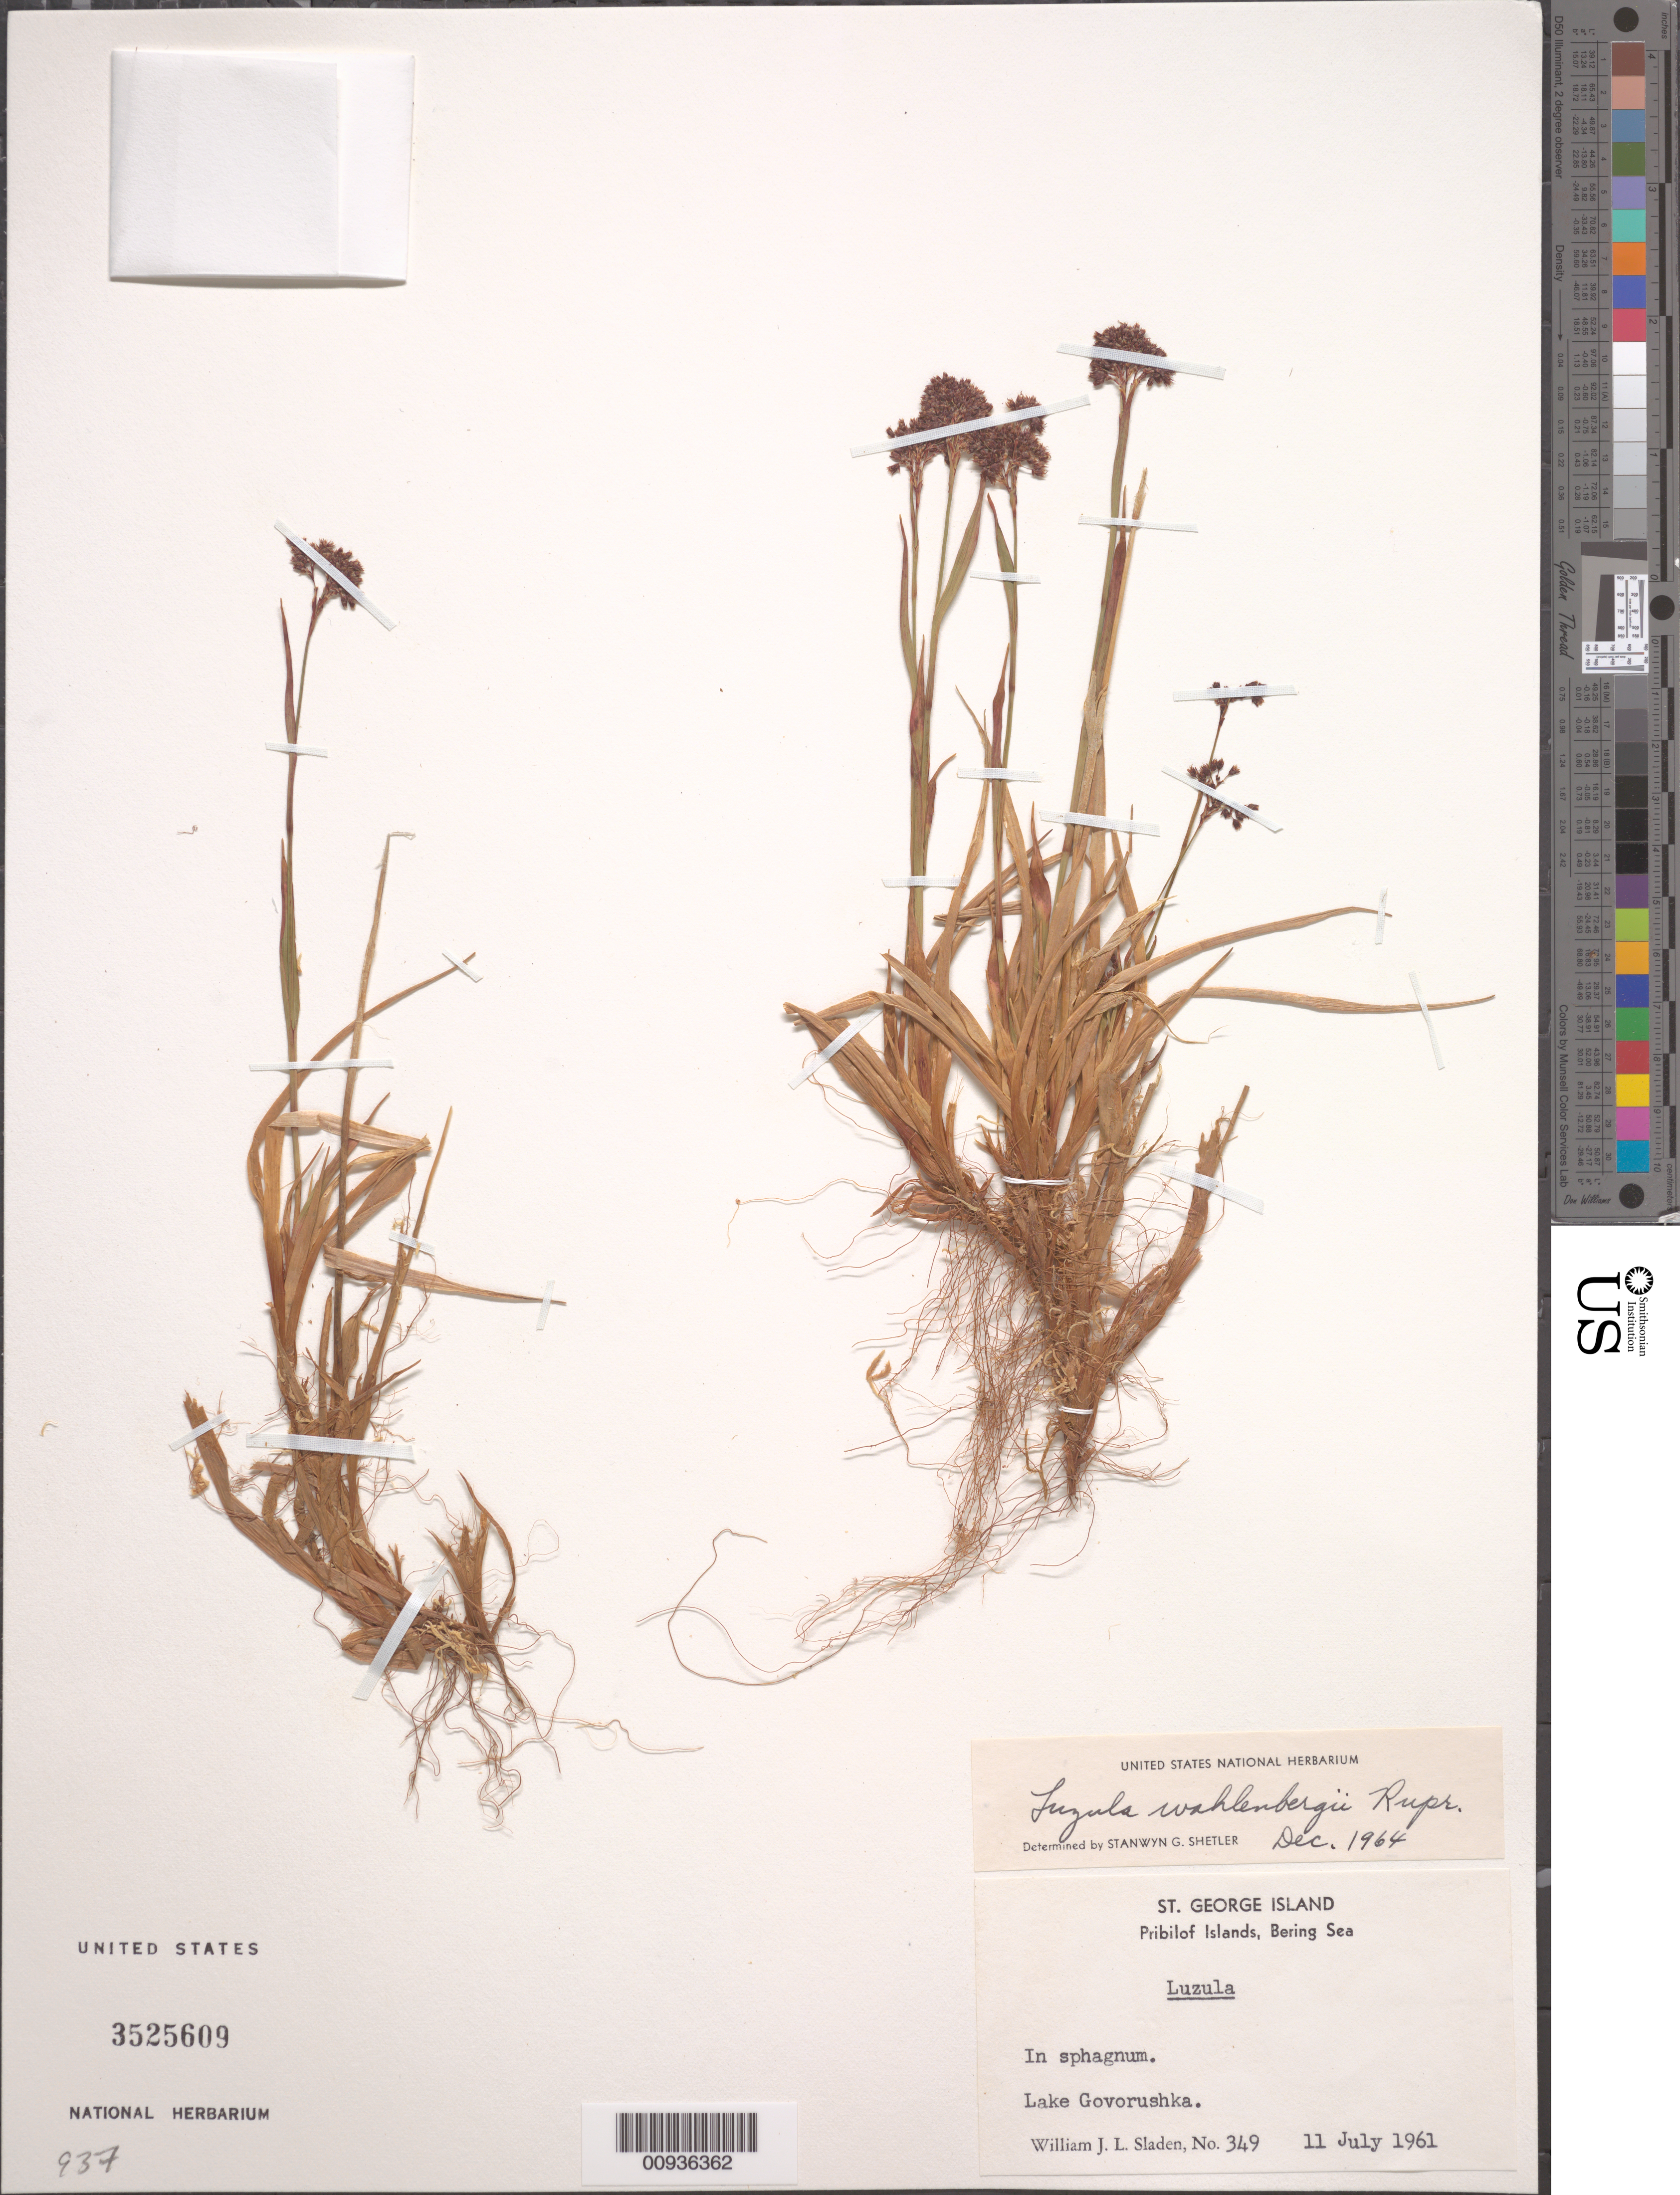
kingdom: Plantae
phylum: Tracheophyta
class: Liliopsida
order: Poales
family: Juncaceae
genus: Luzula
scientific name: Luzula wahlenbergii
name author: Rupr.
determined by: Shetler, Stanwyn G., (US), NMNH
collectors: W. Sladen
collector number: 349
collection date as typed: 11 Jul 1961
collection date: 1961-07-11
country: United States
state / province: Alaska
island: St. George Island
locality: St. George Island. Lake Govorushka., Bering Sea, Pribilof Islands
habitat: In sphagnum.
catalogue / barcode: US 3525609